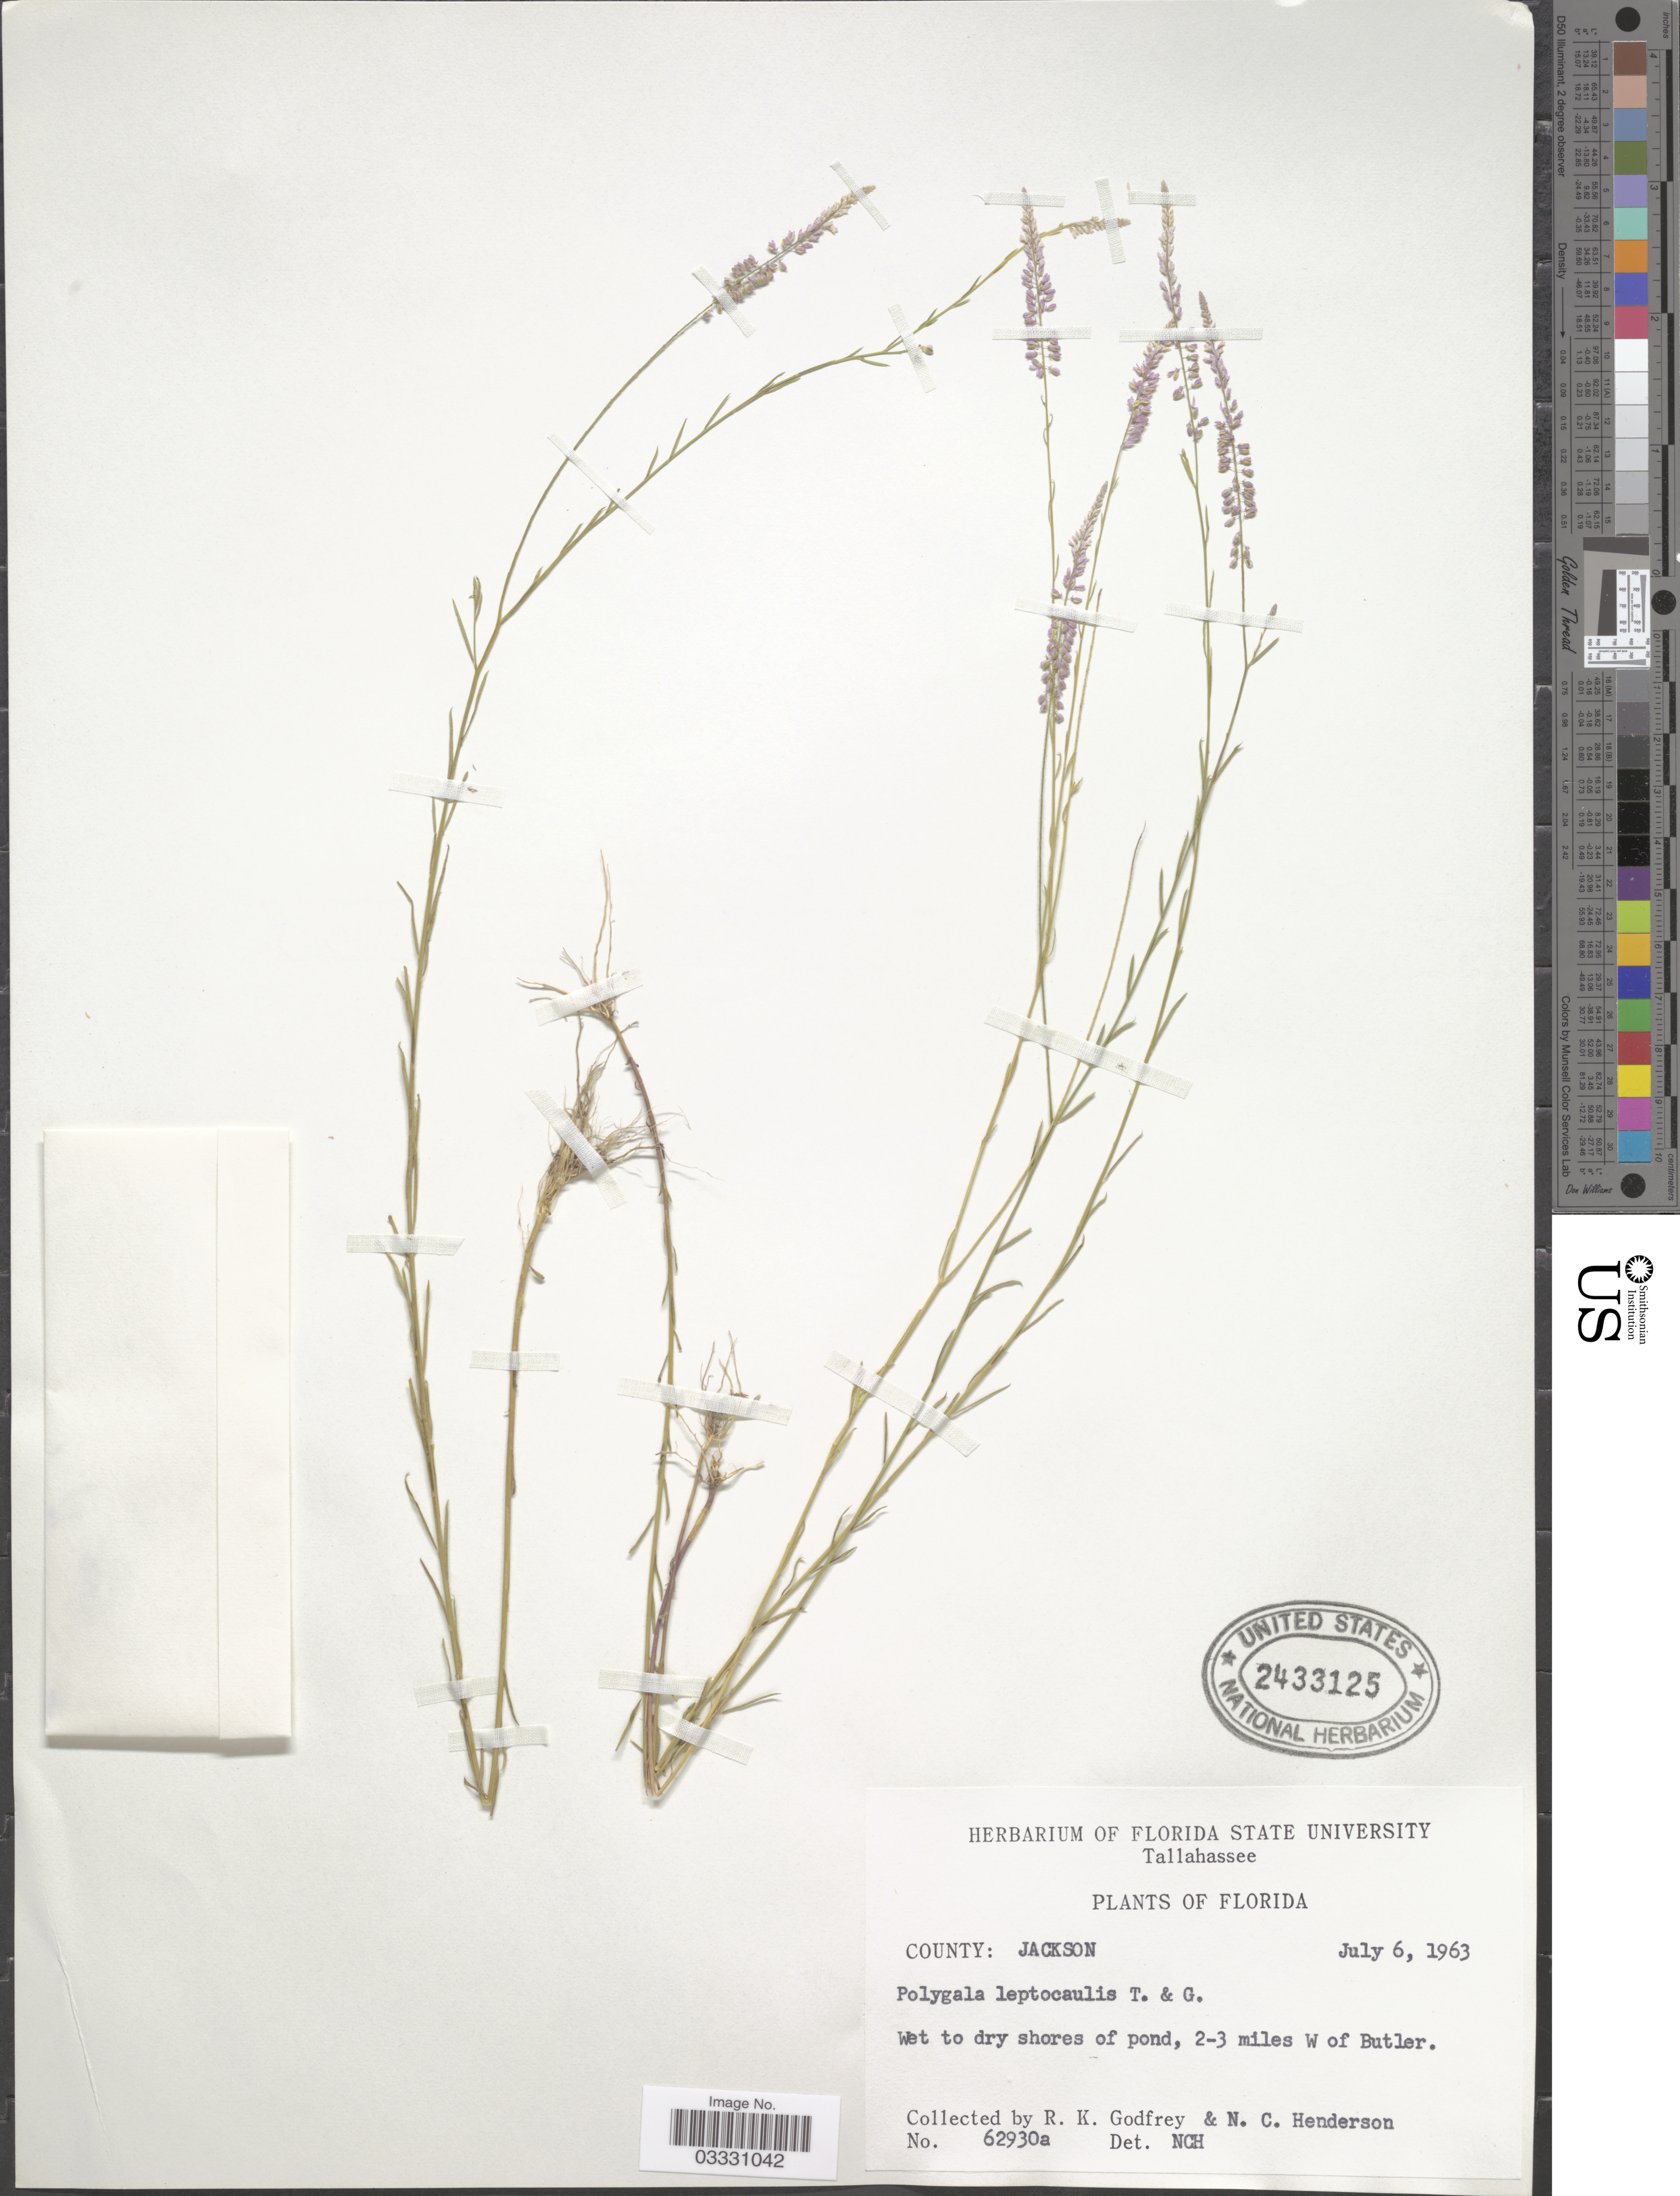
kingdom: Plantae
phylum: Tracheophyta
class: Magnoliopsida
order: Fabales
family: Polygalaceae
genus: Polygala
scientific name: Polygala leptocaulis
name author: Torr. & A. Gray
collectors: R. K. Godfrey & N. C. Henderson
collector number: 62930a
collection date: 1963-07-06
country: United States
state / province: Florida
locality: County: Jackson. Wet to dry shores of pond, 2-3 miles W of Butler.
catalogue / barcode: US 2433125